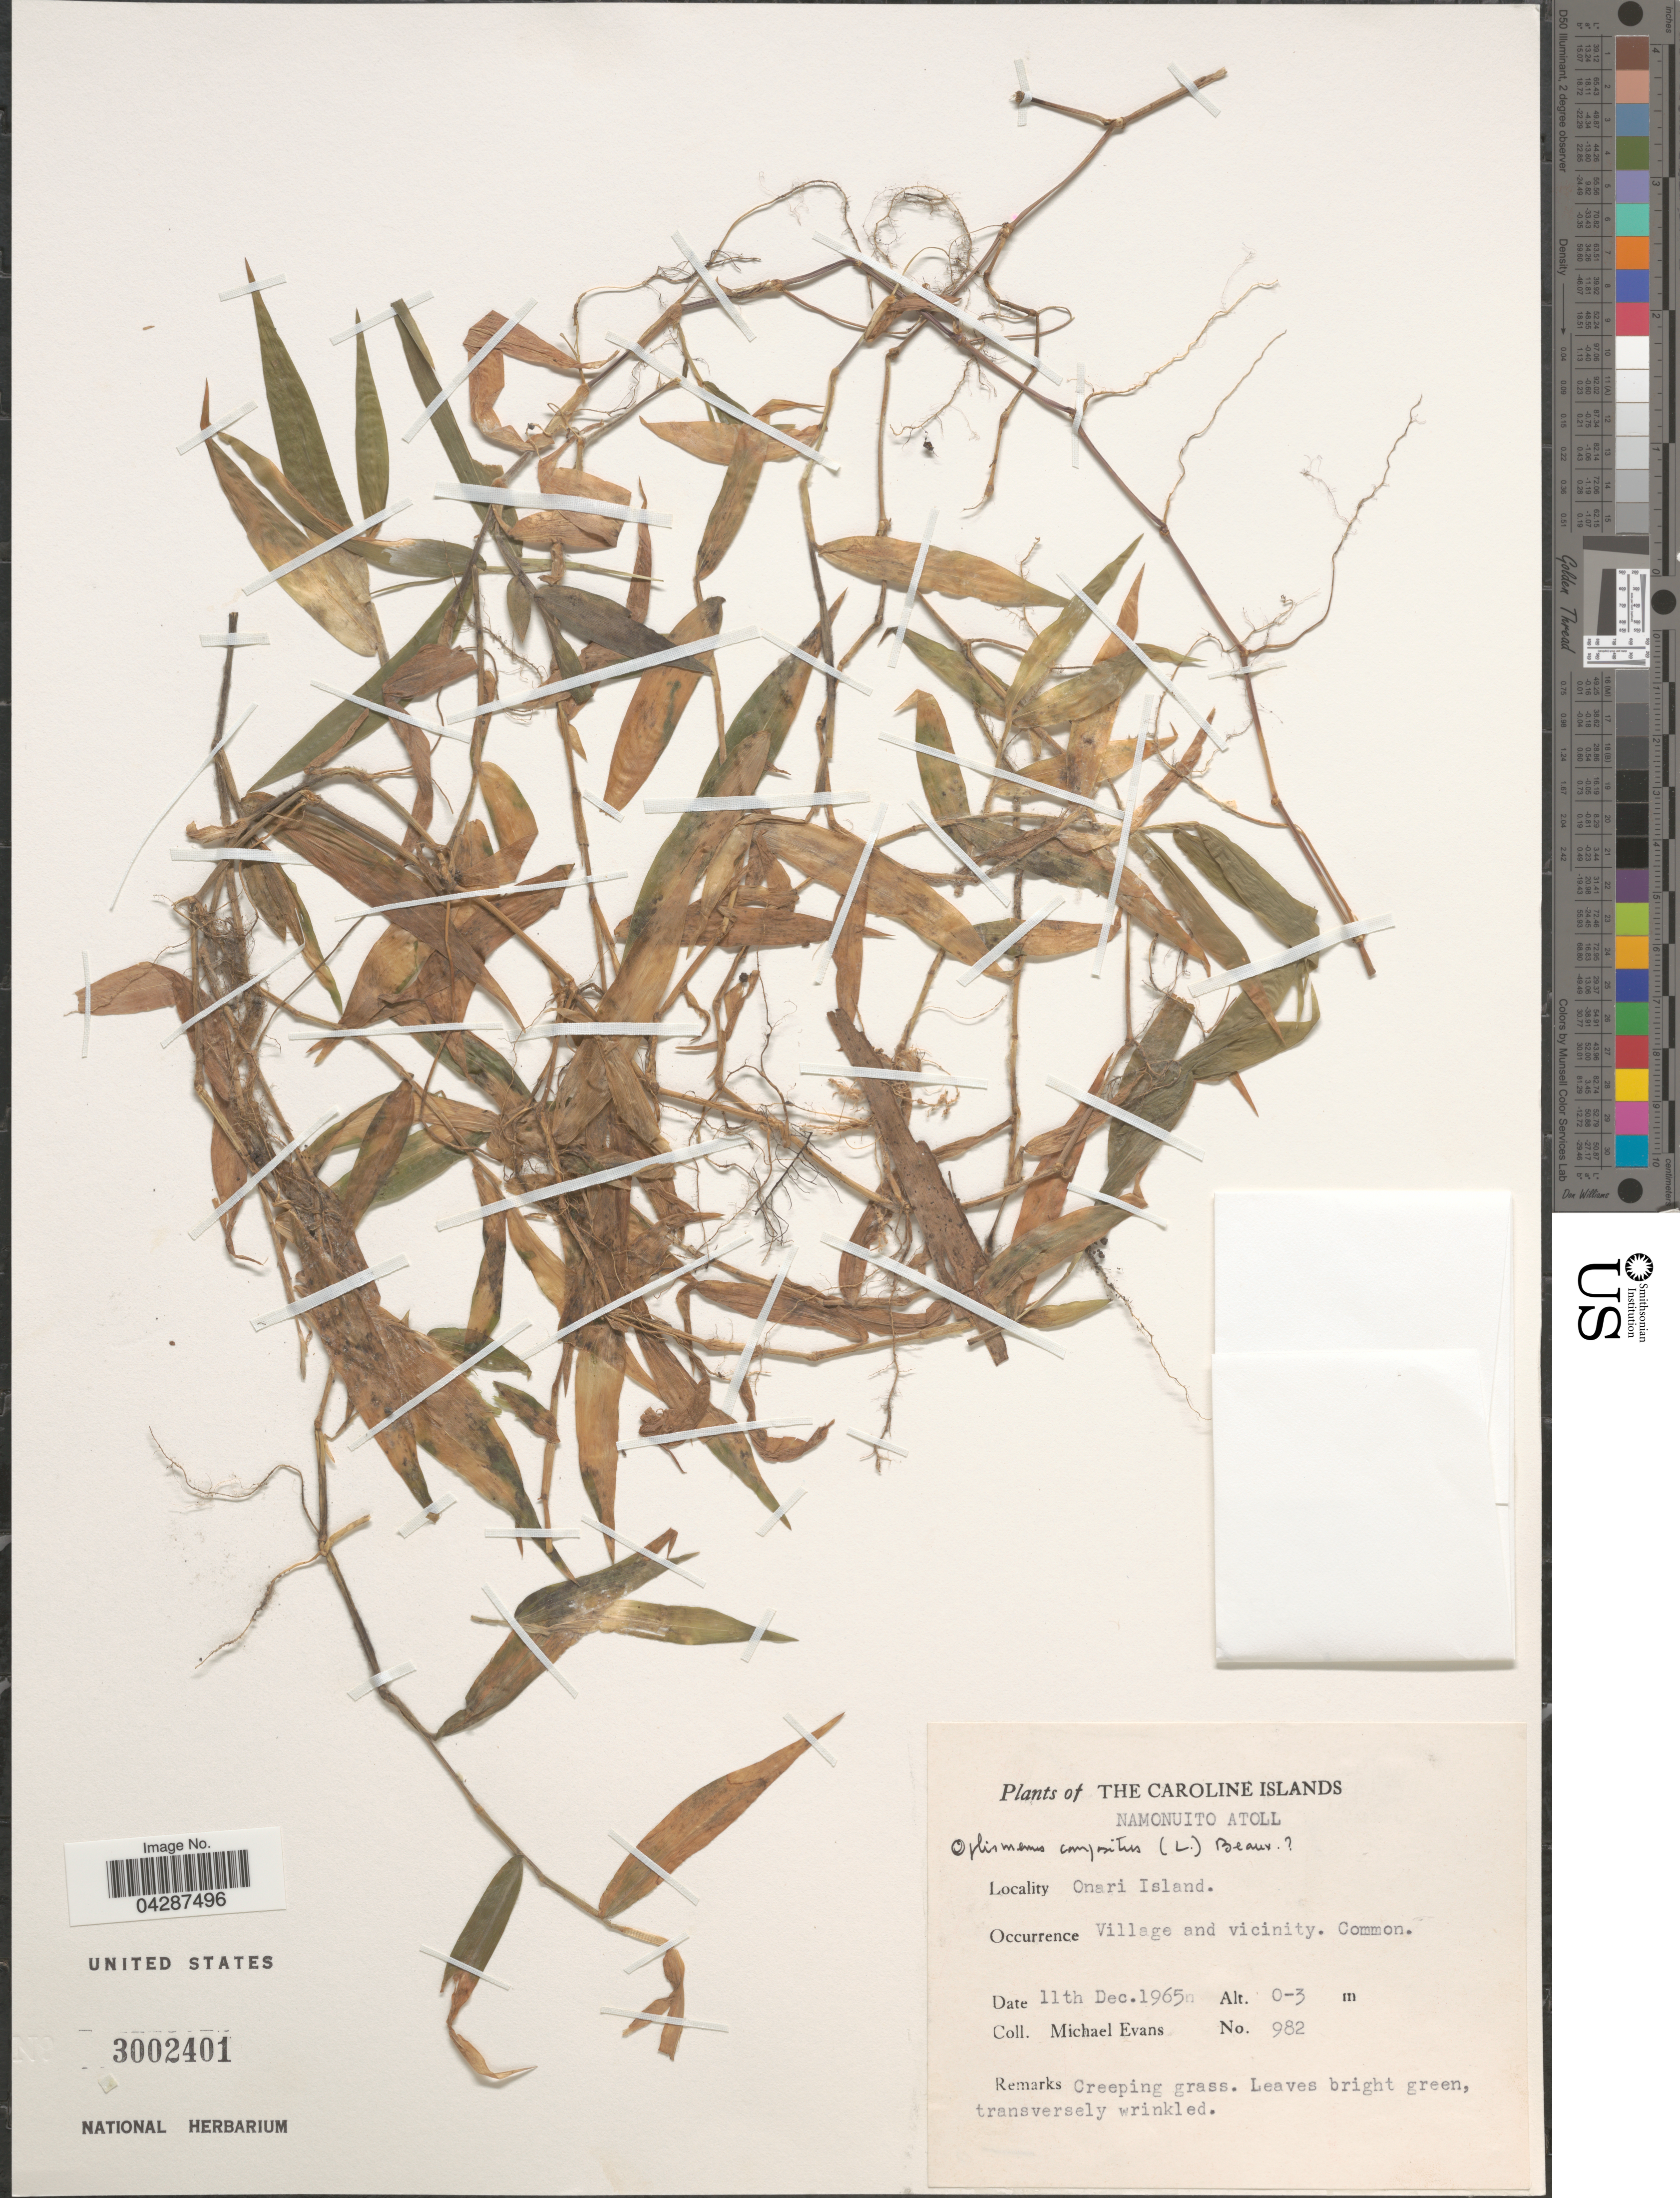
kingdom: Plantae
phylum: Tracheophyta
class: Liliopsida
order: Poales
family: Poaceae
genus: Oplismenus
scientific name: Oplismenus compositus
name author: (L.) P. Beauv.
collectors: M. Evans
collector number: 982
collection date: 1965-12-11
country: Micronesia, Federated States of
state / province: Truk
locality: The Caroline Islands. Namonuito Atoll. Onari Island. Village and vicinity. Common.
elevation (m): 0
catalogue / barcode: US 3002401